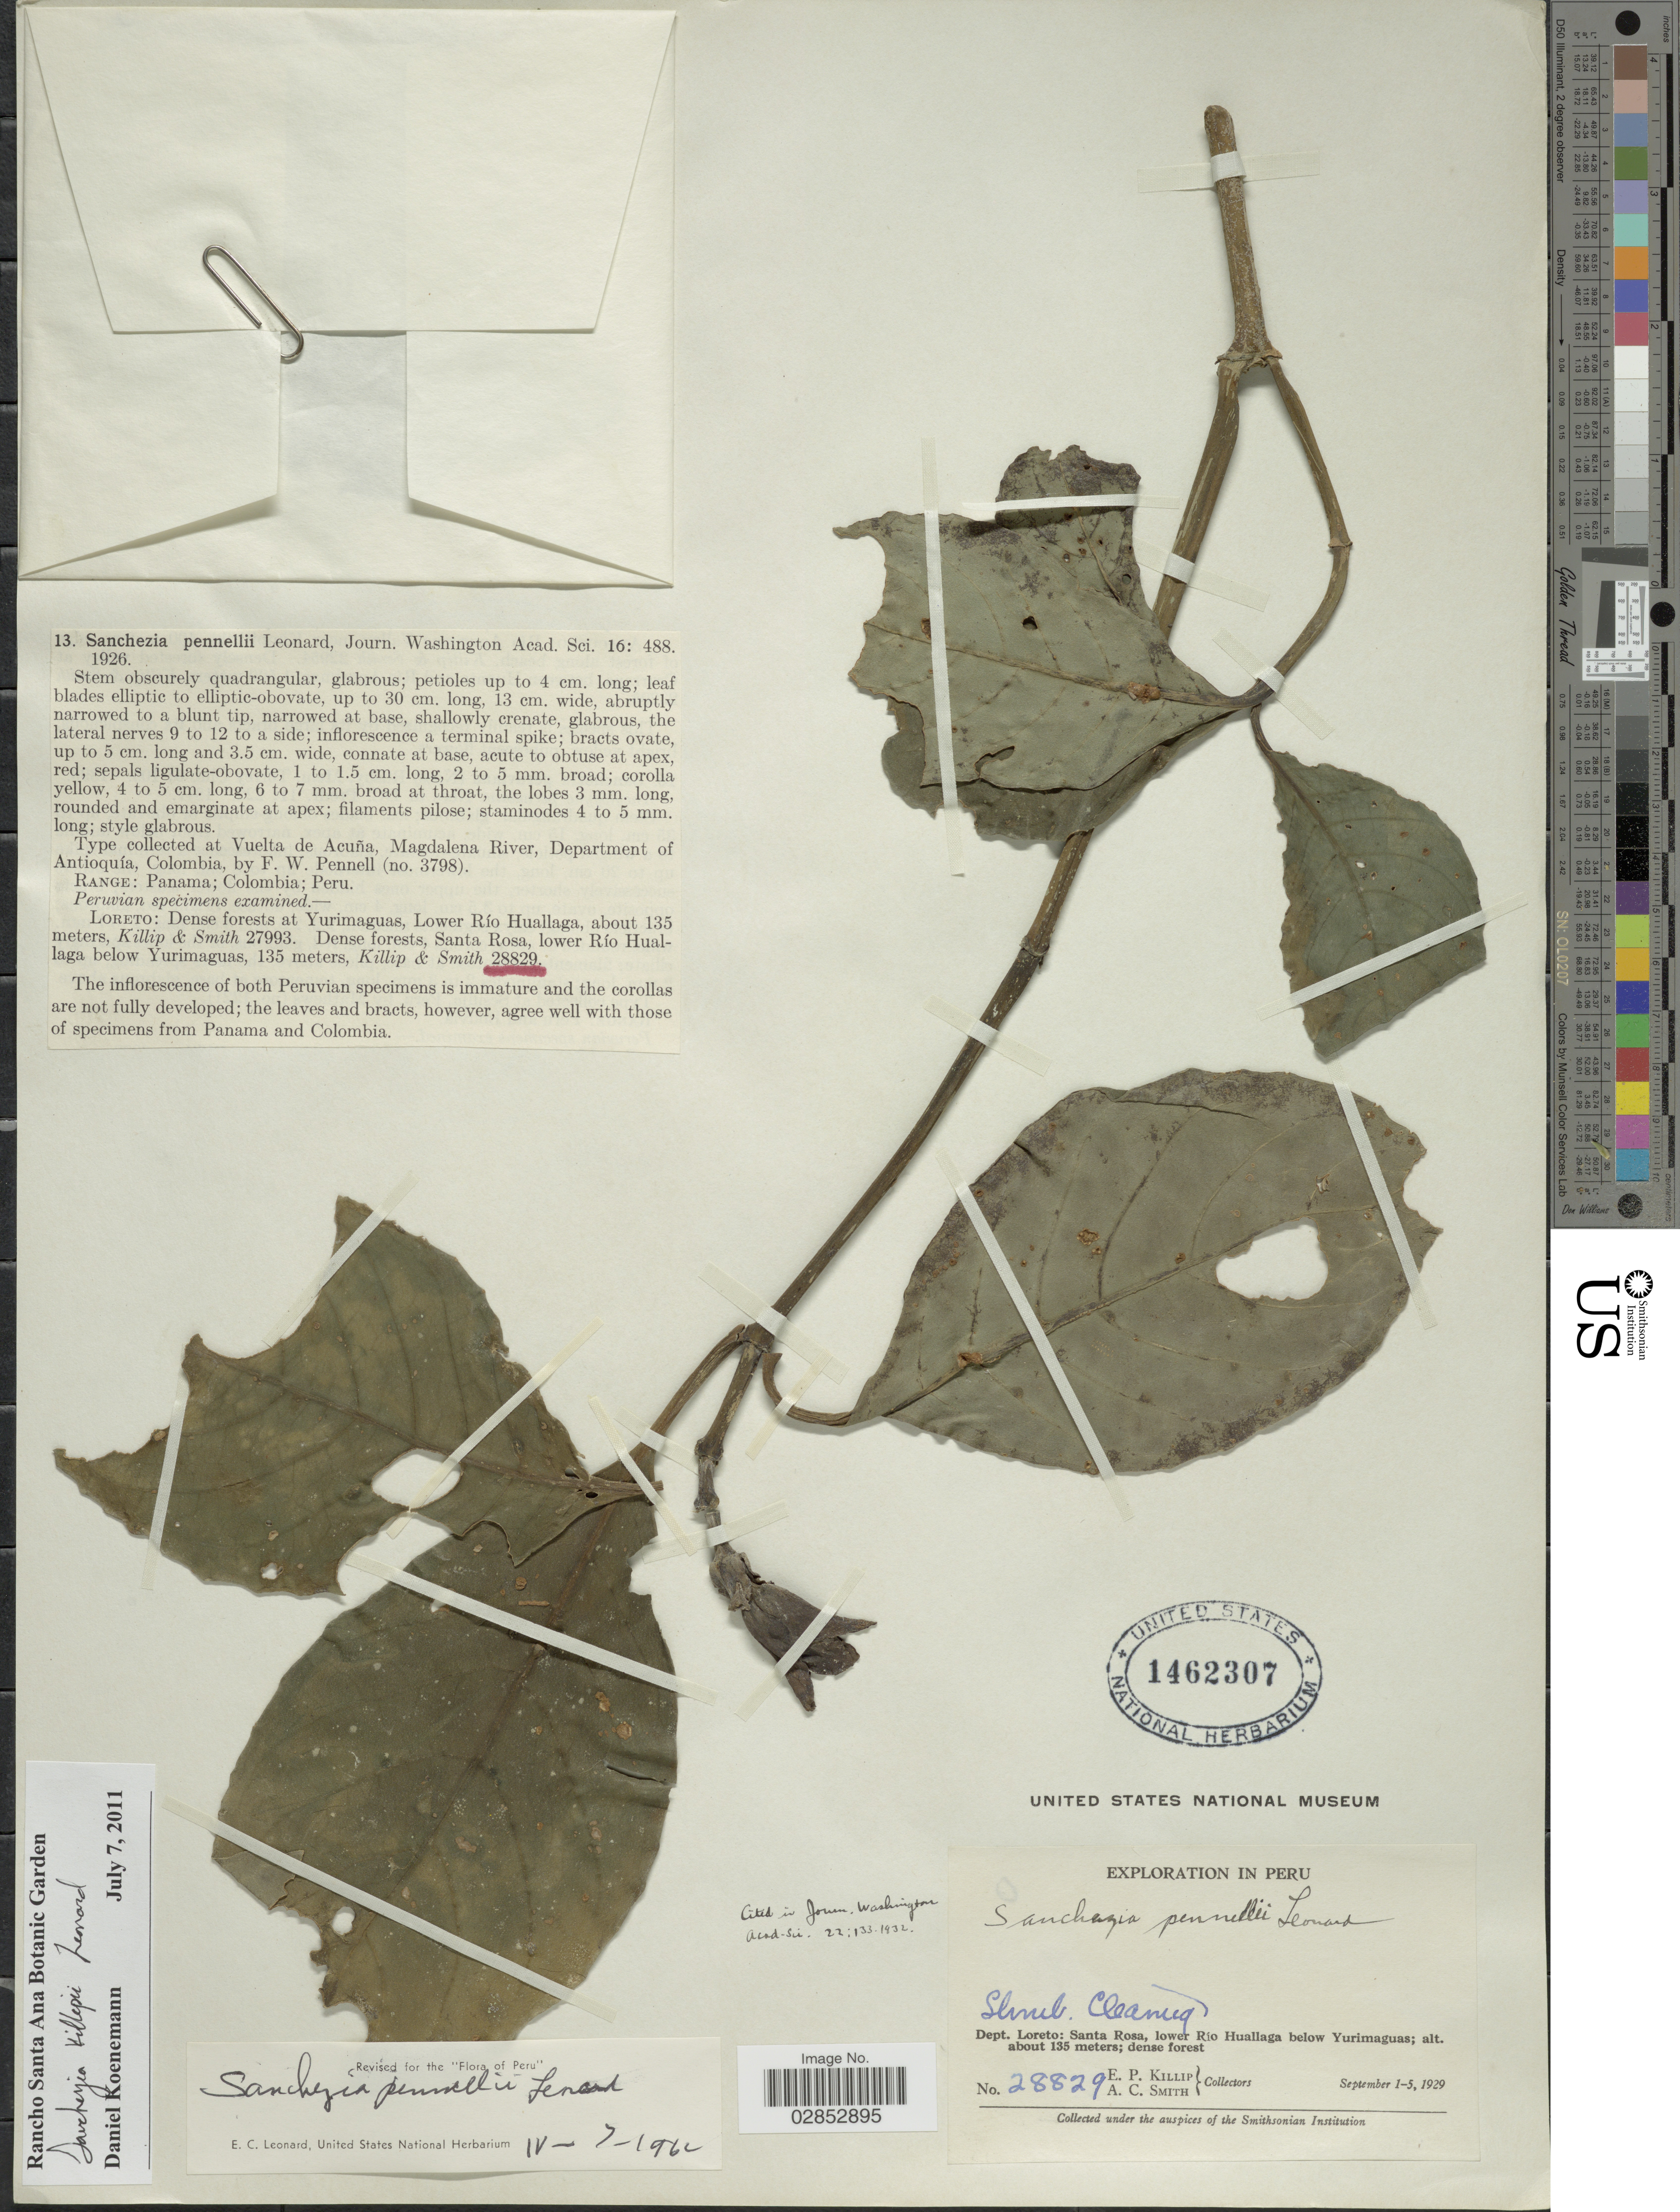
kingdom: Plantae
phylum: Tracheophyta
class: Magnoliopsida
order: Lamiales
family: Acanthaceae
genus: Sanchezia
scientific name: Sanchezia macrocnemis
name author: (Nees) Wassh.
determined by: Azevedo, Igor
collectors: E. P. Killip & A. C. Smith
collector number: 28829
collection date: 1929-09-01/1929-09-05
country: Peru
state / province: Loreto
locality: Dept. Loreto: Santa Rosa, lower Río Huallaga below Yurimaguas.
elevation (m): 135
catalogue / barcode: US 1462307